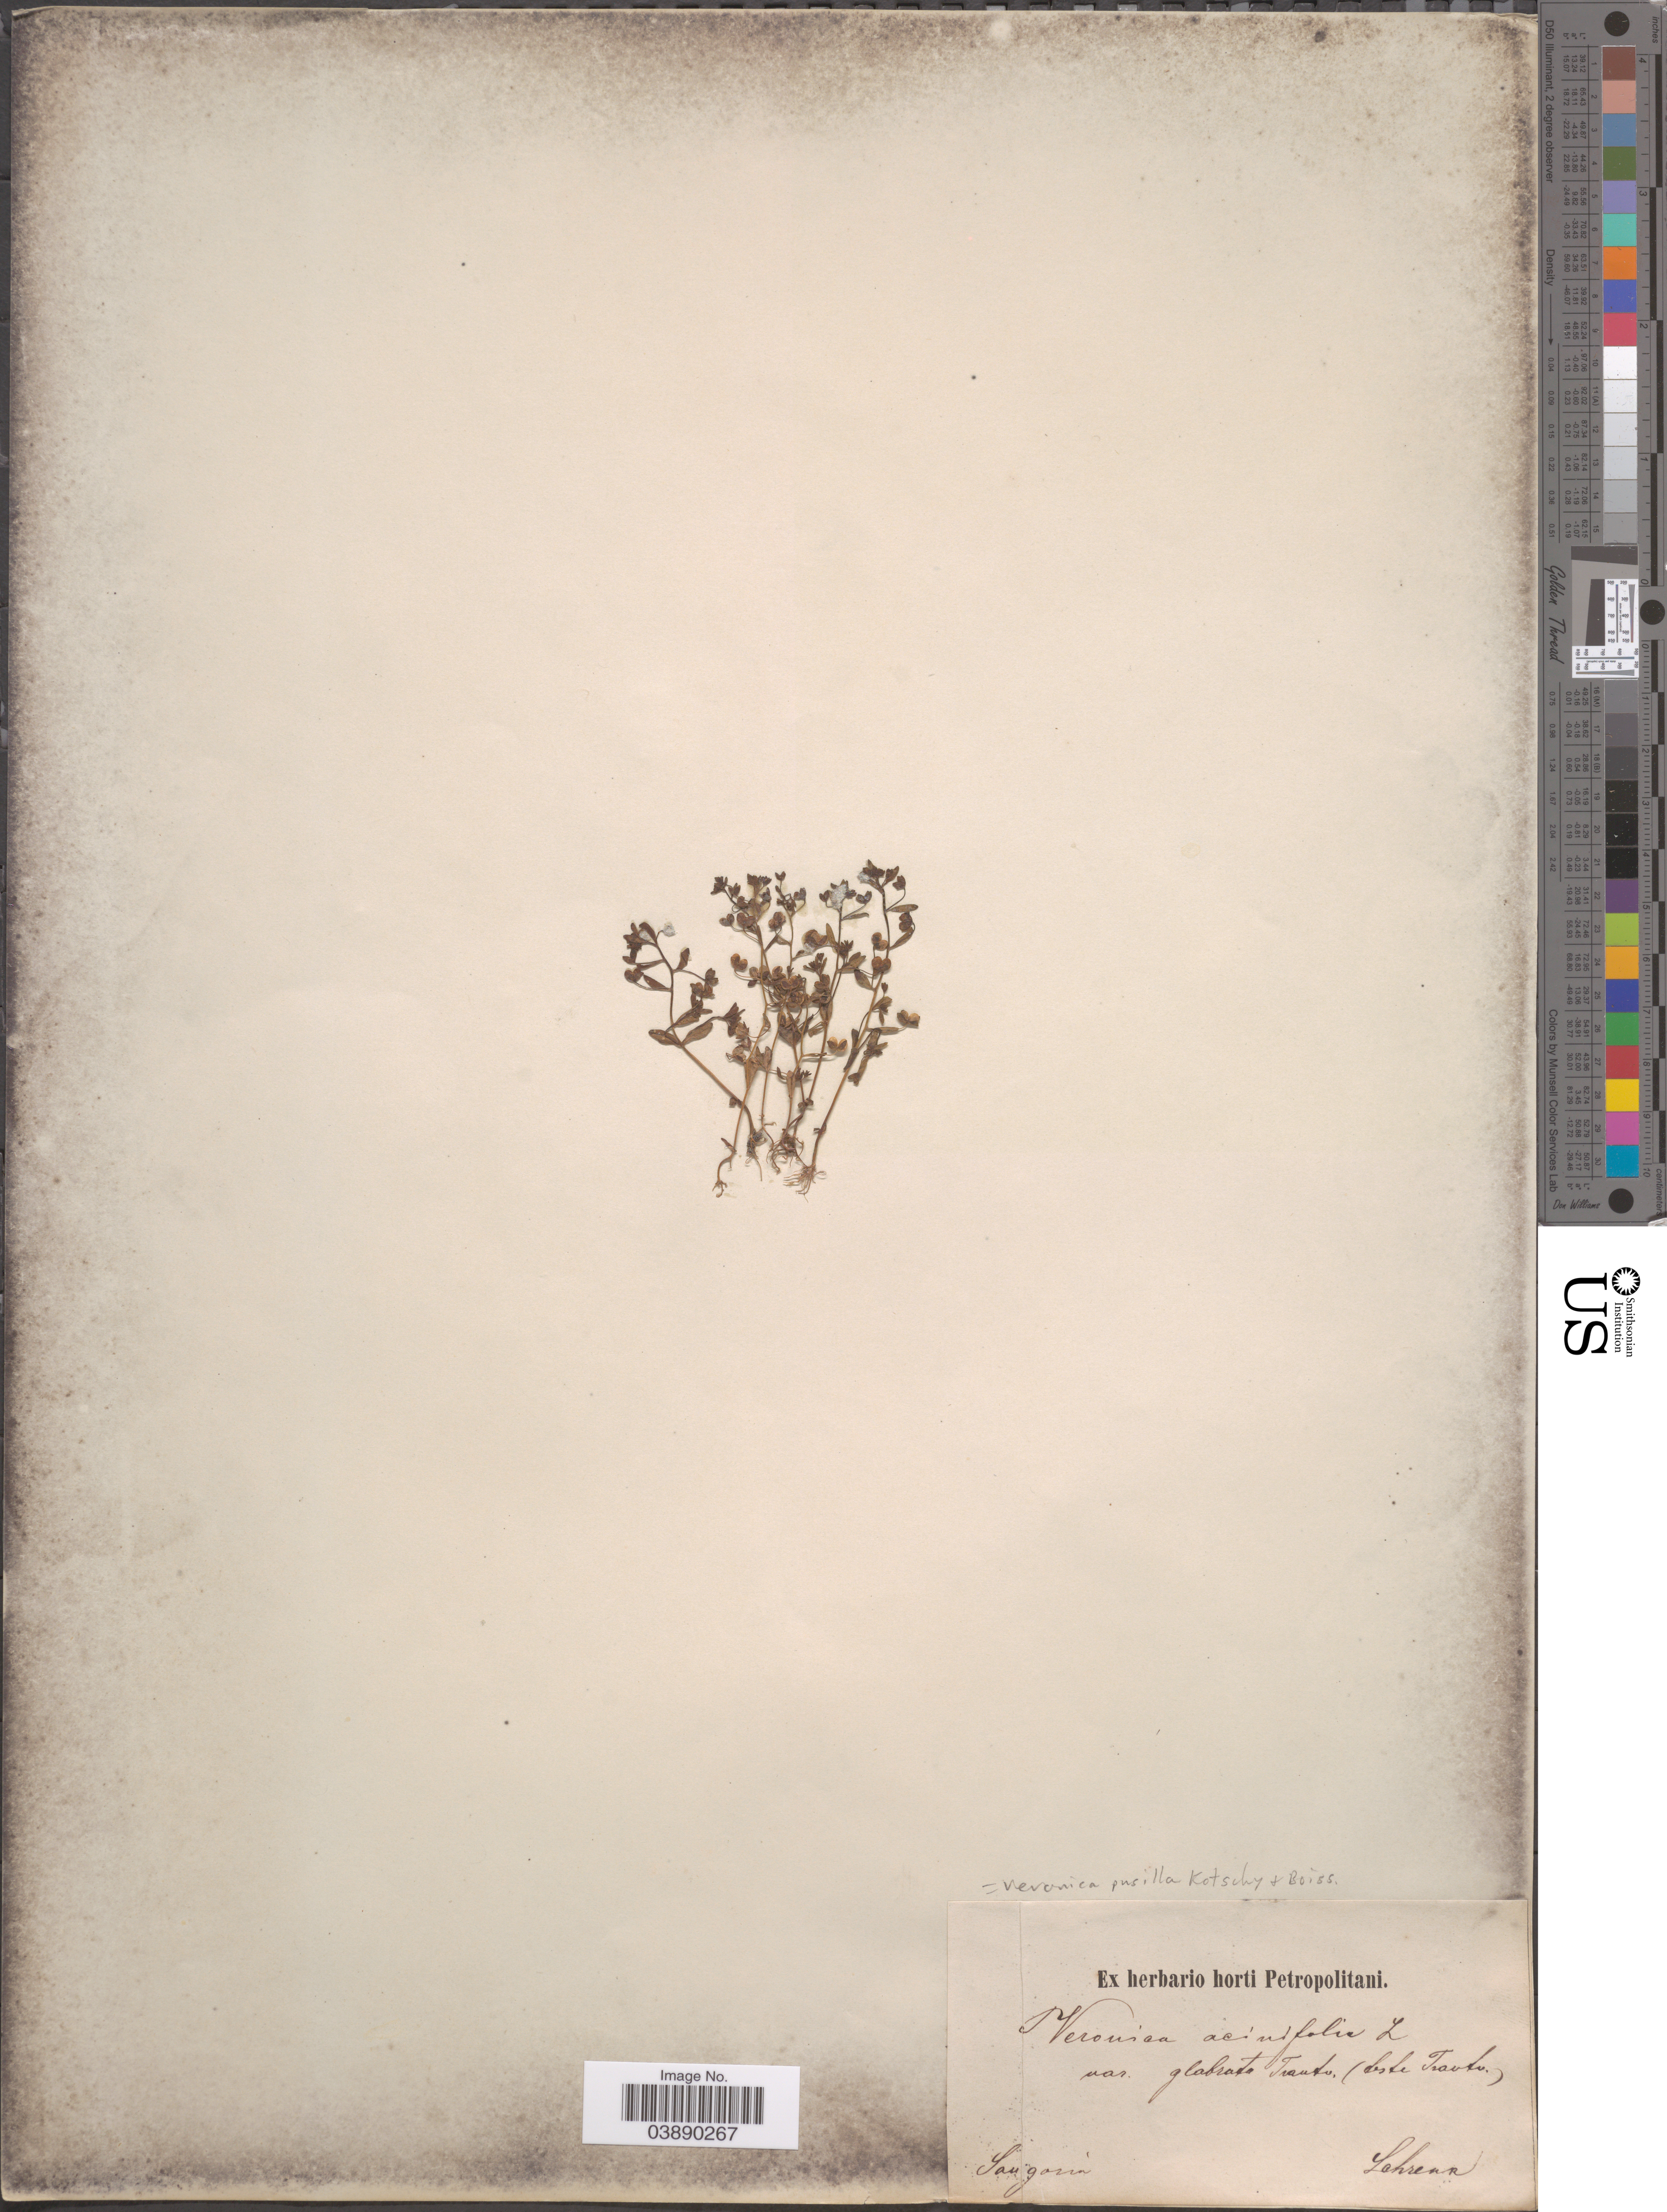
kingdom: Plantae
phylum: Tracheophyta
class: Magnoliopsida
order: Lamiales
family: Plantaginaceae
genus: Veronica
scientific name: Veronica pusilla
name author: Kotschy & Boiss.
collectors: A.G. Schrenk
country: China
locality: Songoria.